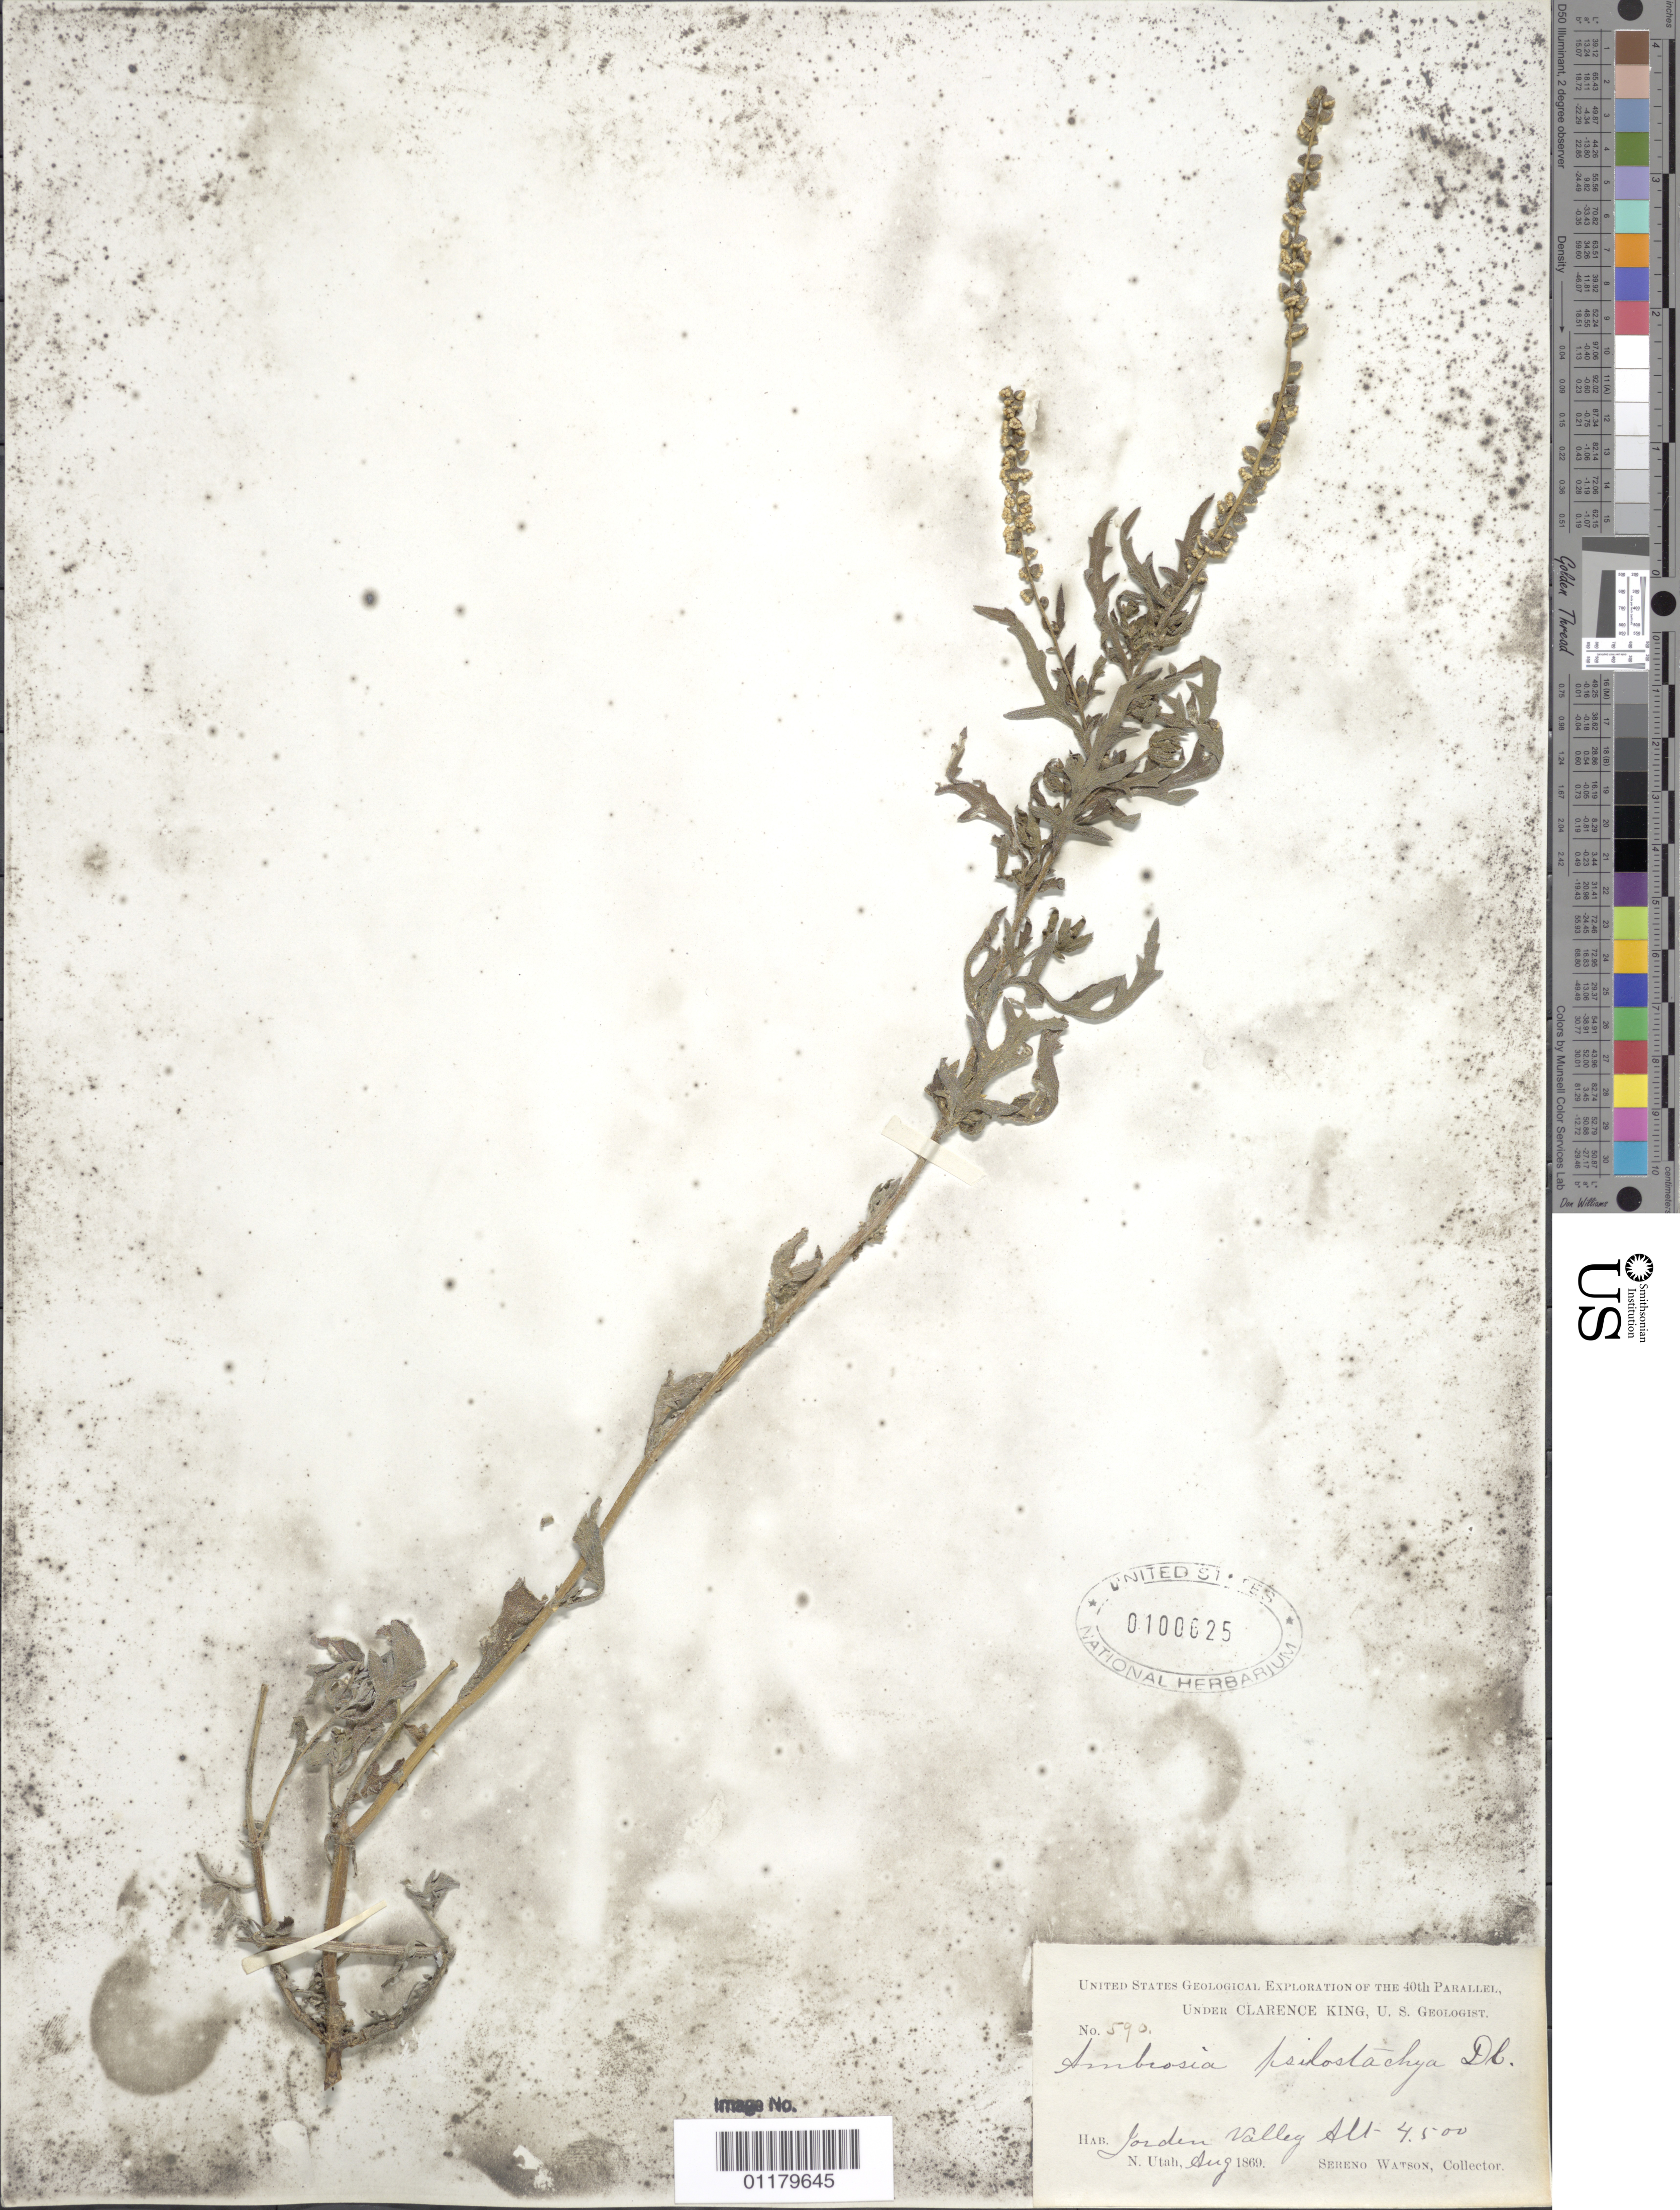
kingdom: Plantae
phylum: Tracheophyta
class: Magnoliopsida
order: Asterales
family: Asteraceae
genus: Ambrosia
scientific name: Ambrosia psilostachya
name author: DC.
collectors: S. Watson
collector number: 590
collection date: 1869-08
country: United States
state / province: Utah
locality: Jordan Valley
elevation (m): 1372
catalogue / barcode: US 100625